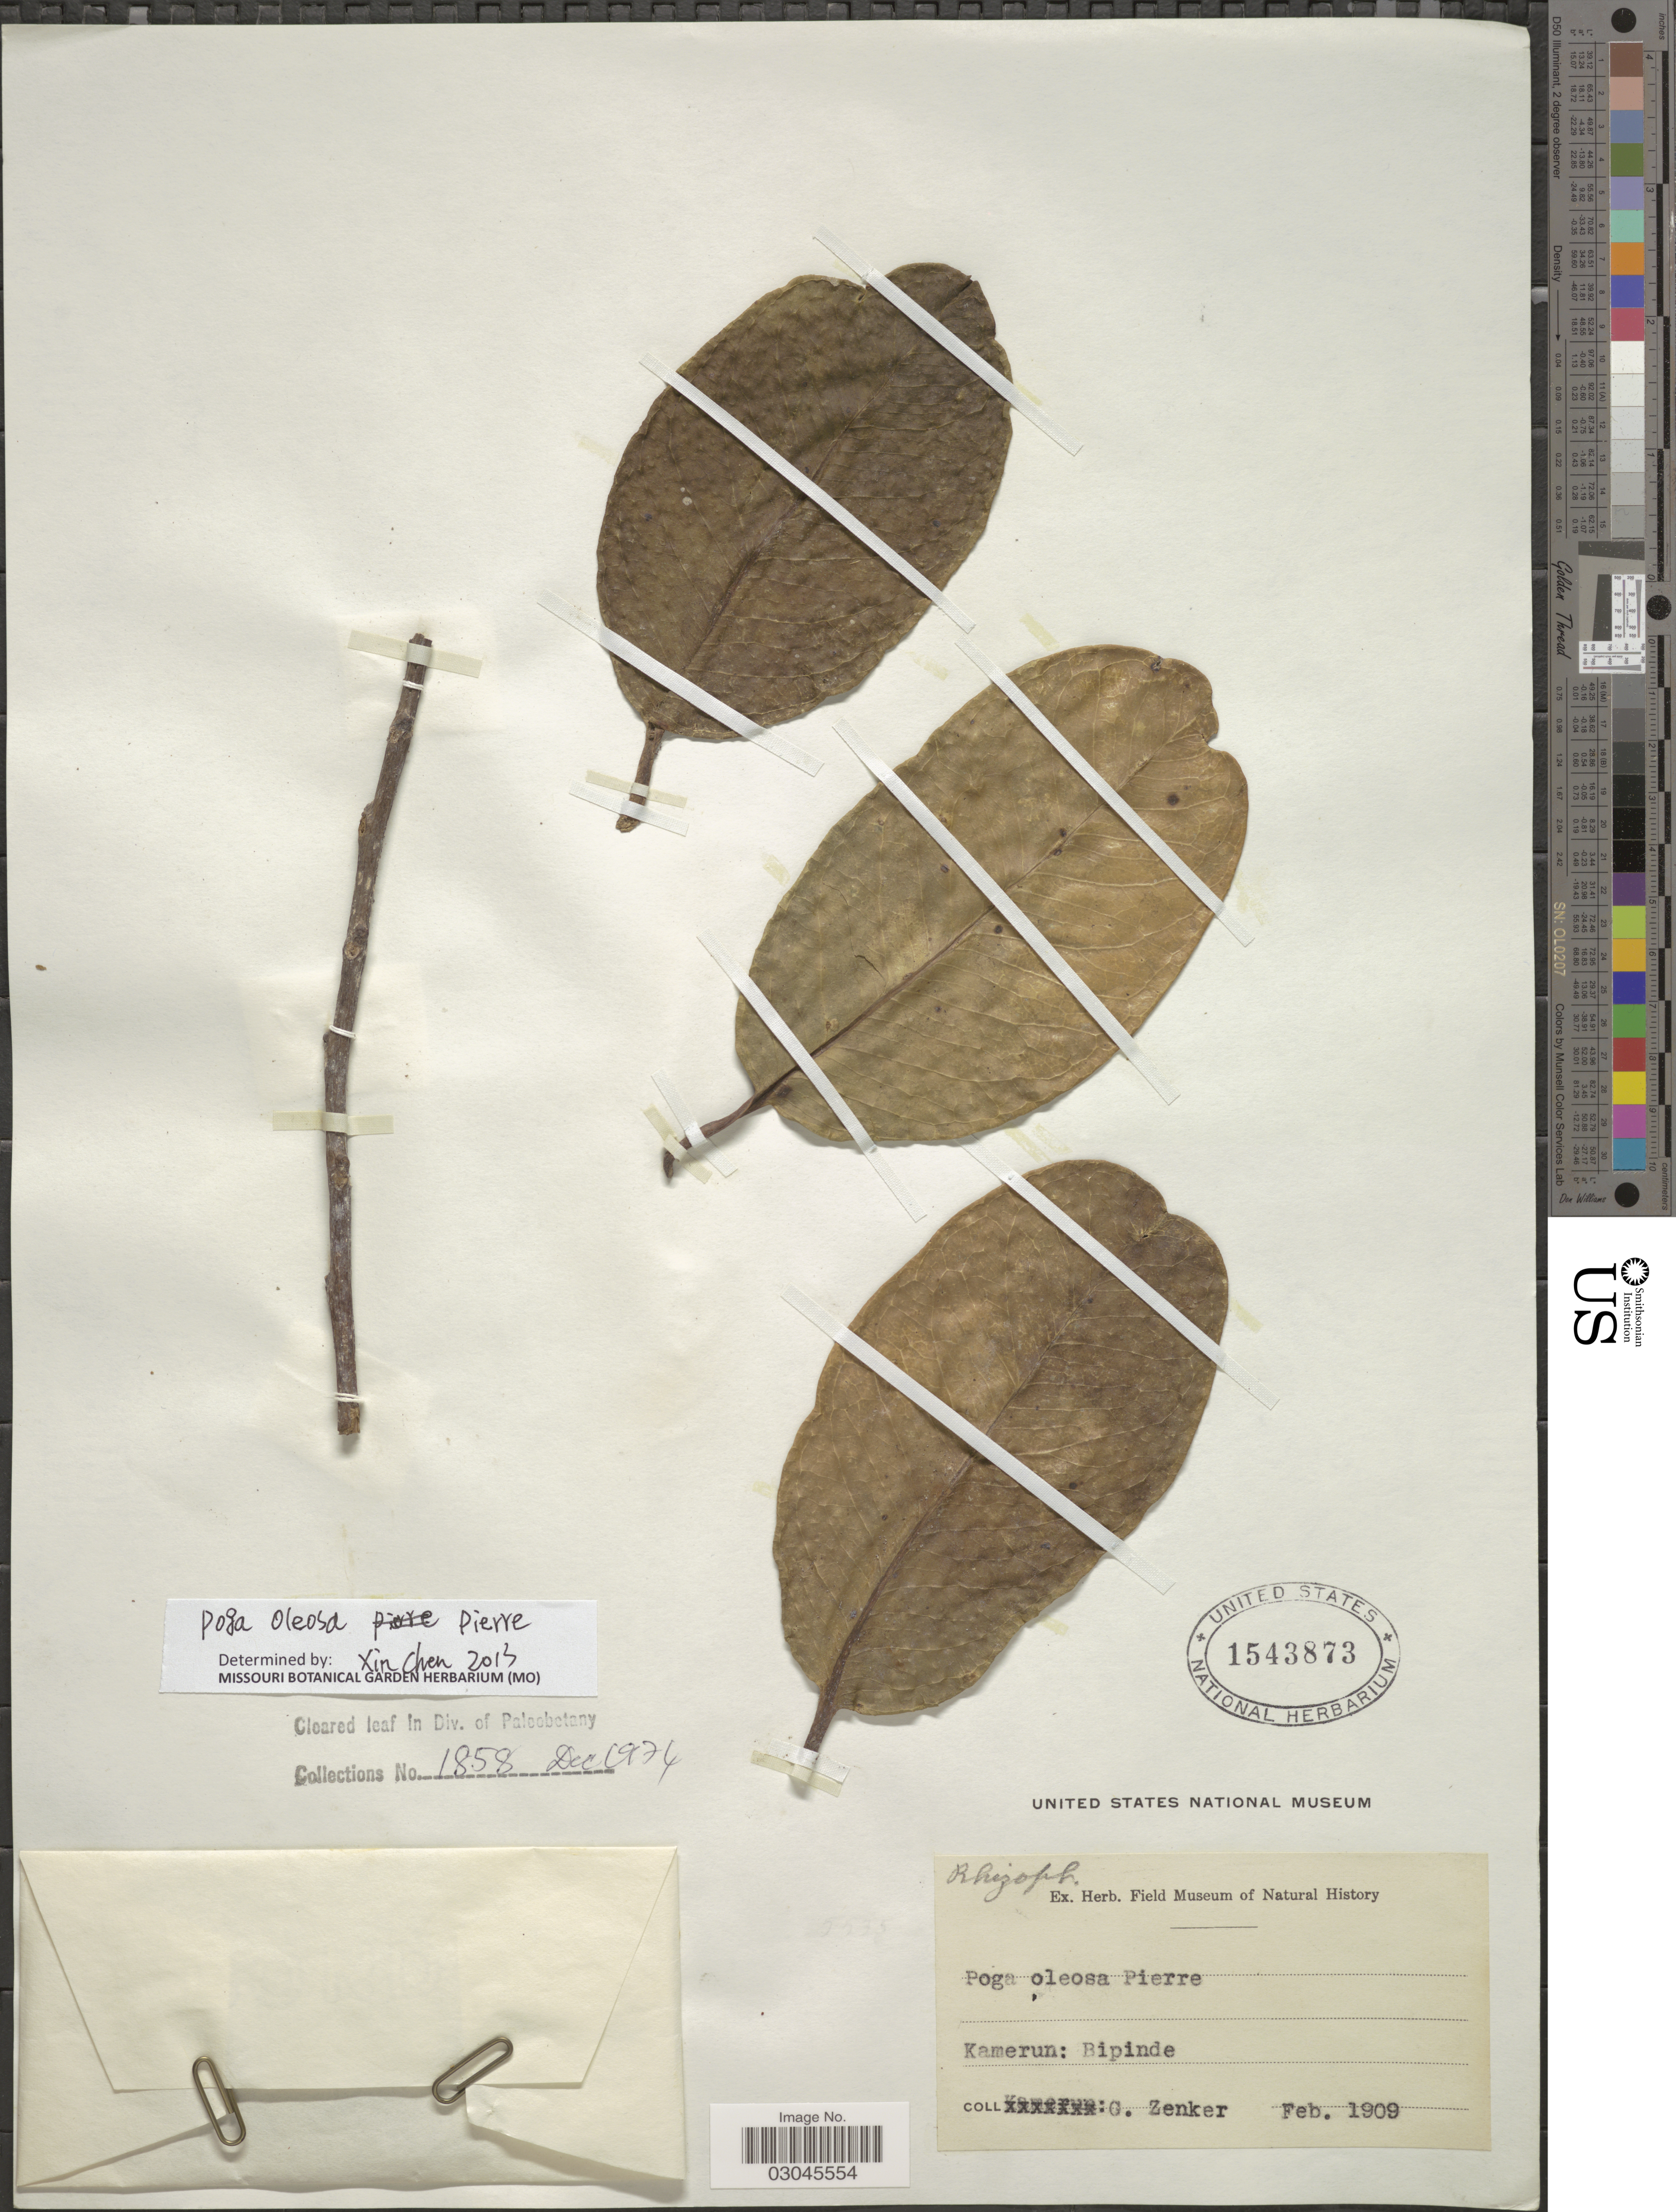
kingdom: Plantae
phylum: Tracheophyta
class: Magnoliopsida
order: Cucurbitales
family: Anisophylleaceae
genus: Poga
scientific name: Poga oleosa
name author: Pierre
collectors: G. A. Zenker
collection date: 1909-02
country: Cameroon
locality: Kamerun: Bipinde.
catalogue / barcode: US 1543873